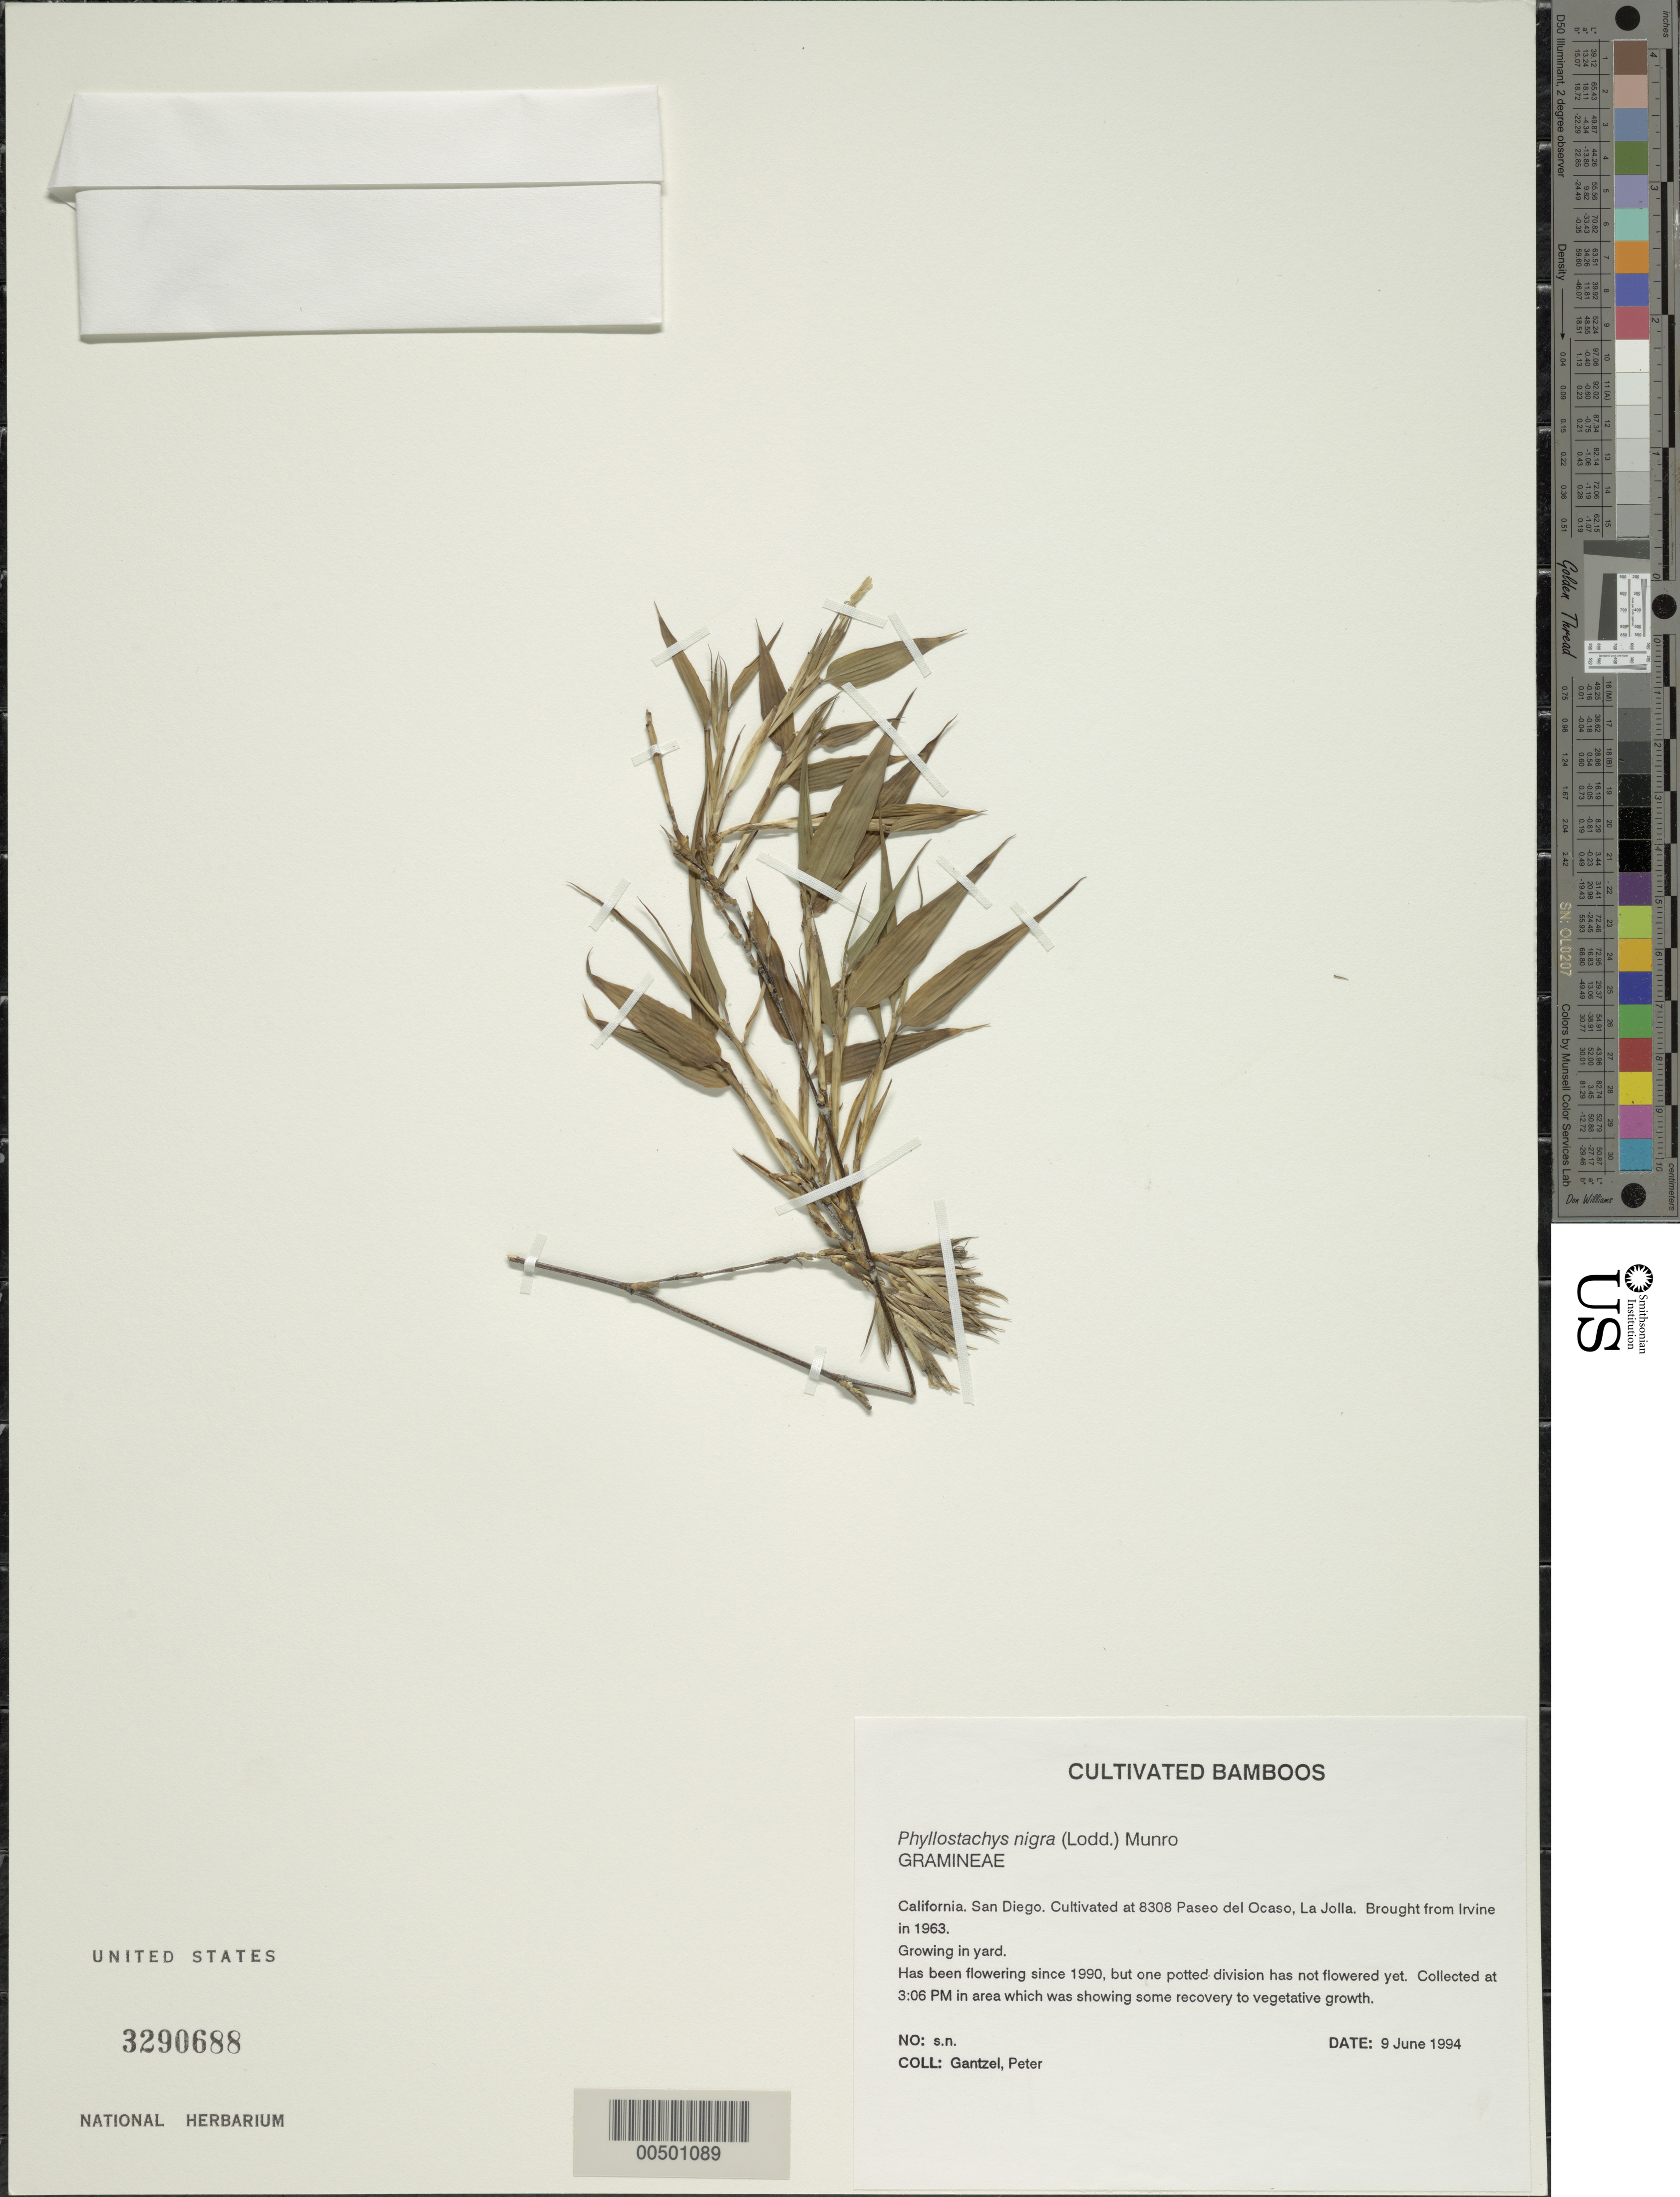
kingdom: Plantae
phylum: Tracheophyta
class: Liliopsida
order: Poales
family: Poaceae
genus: Phyllostachys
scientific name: Phyllostachys nigra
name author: (Lodd. ex Lindl.) Munro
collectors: P. Gantzel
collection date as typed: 09 Jun 1994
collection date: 1994-06-09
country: United States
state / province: California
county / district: San Diego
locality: San diego. cult. at 8308 paseo del ocaso, la jolla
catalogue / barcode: US 3290688